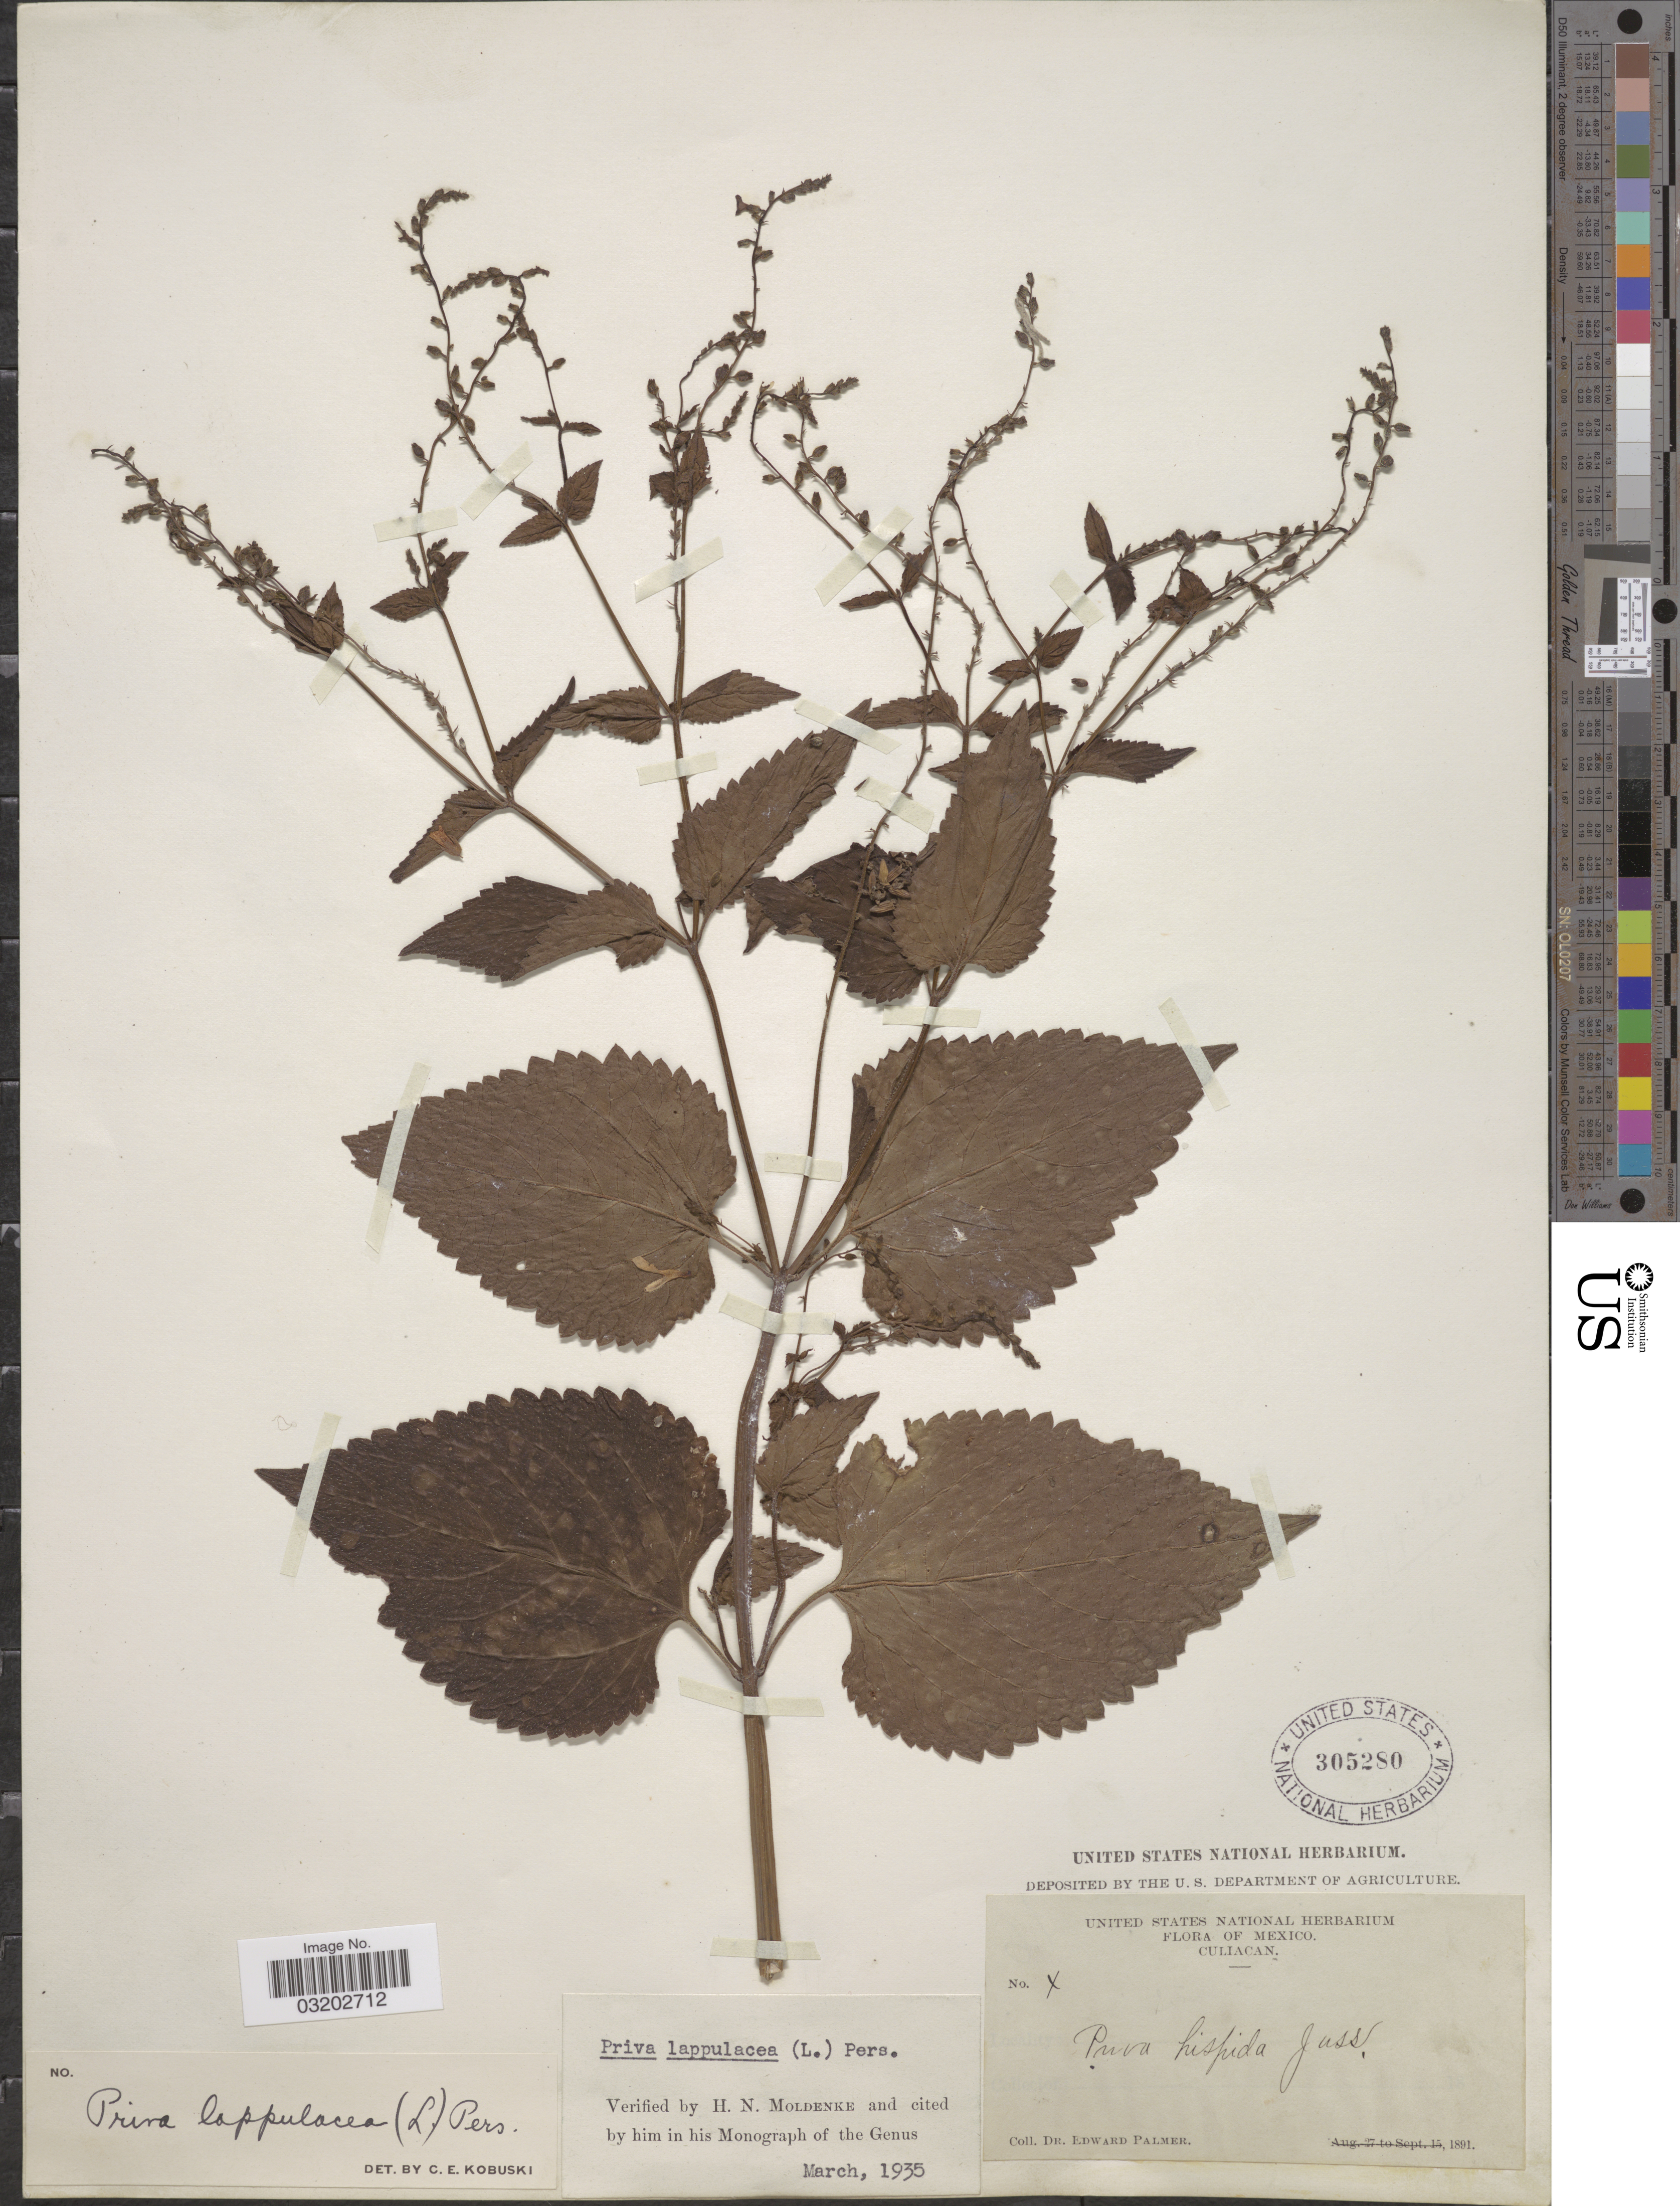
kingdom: Plantae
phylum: Tracheophyta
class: Magnoliopsida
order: Lamiales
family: Verbenaceae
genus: Priva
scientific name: Priva lappulacea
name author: (L.) Pers.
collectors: E. Palmer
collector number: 4*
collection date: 1891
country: Mexico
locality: Culiacan.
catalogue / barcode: US 305280